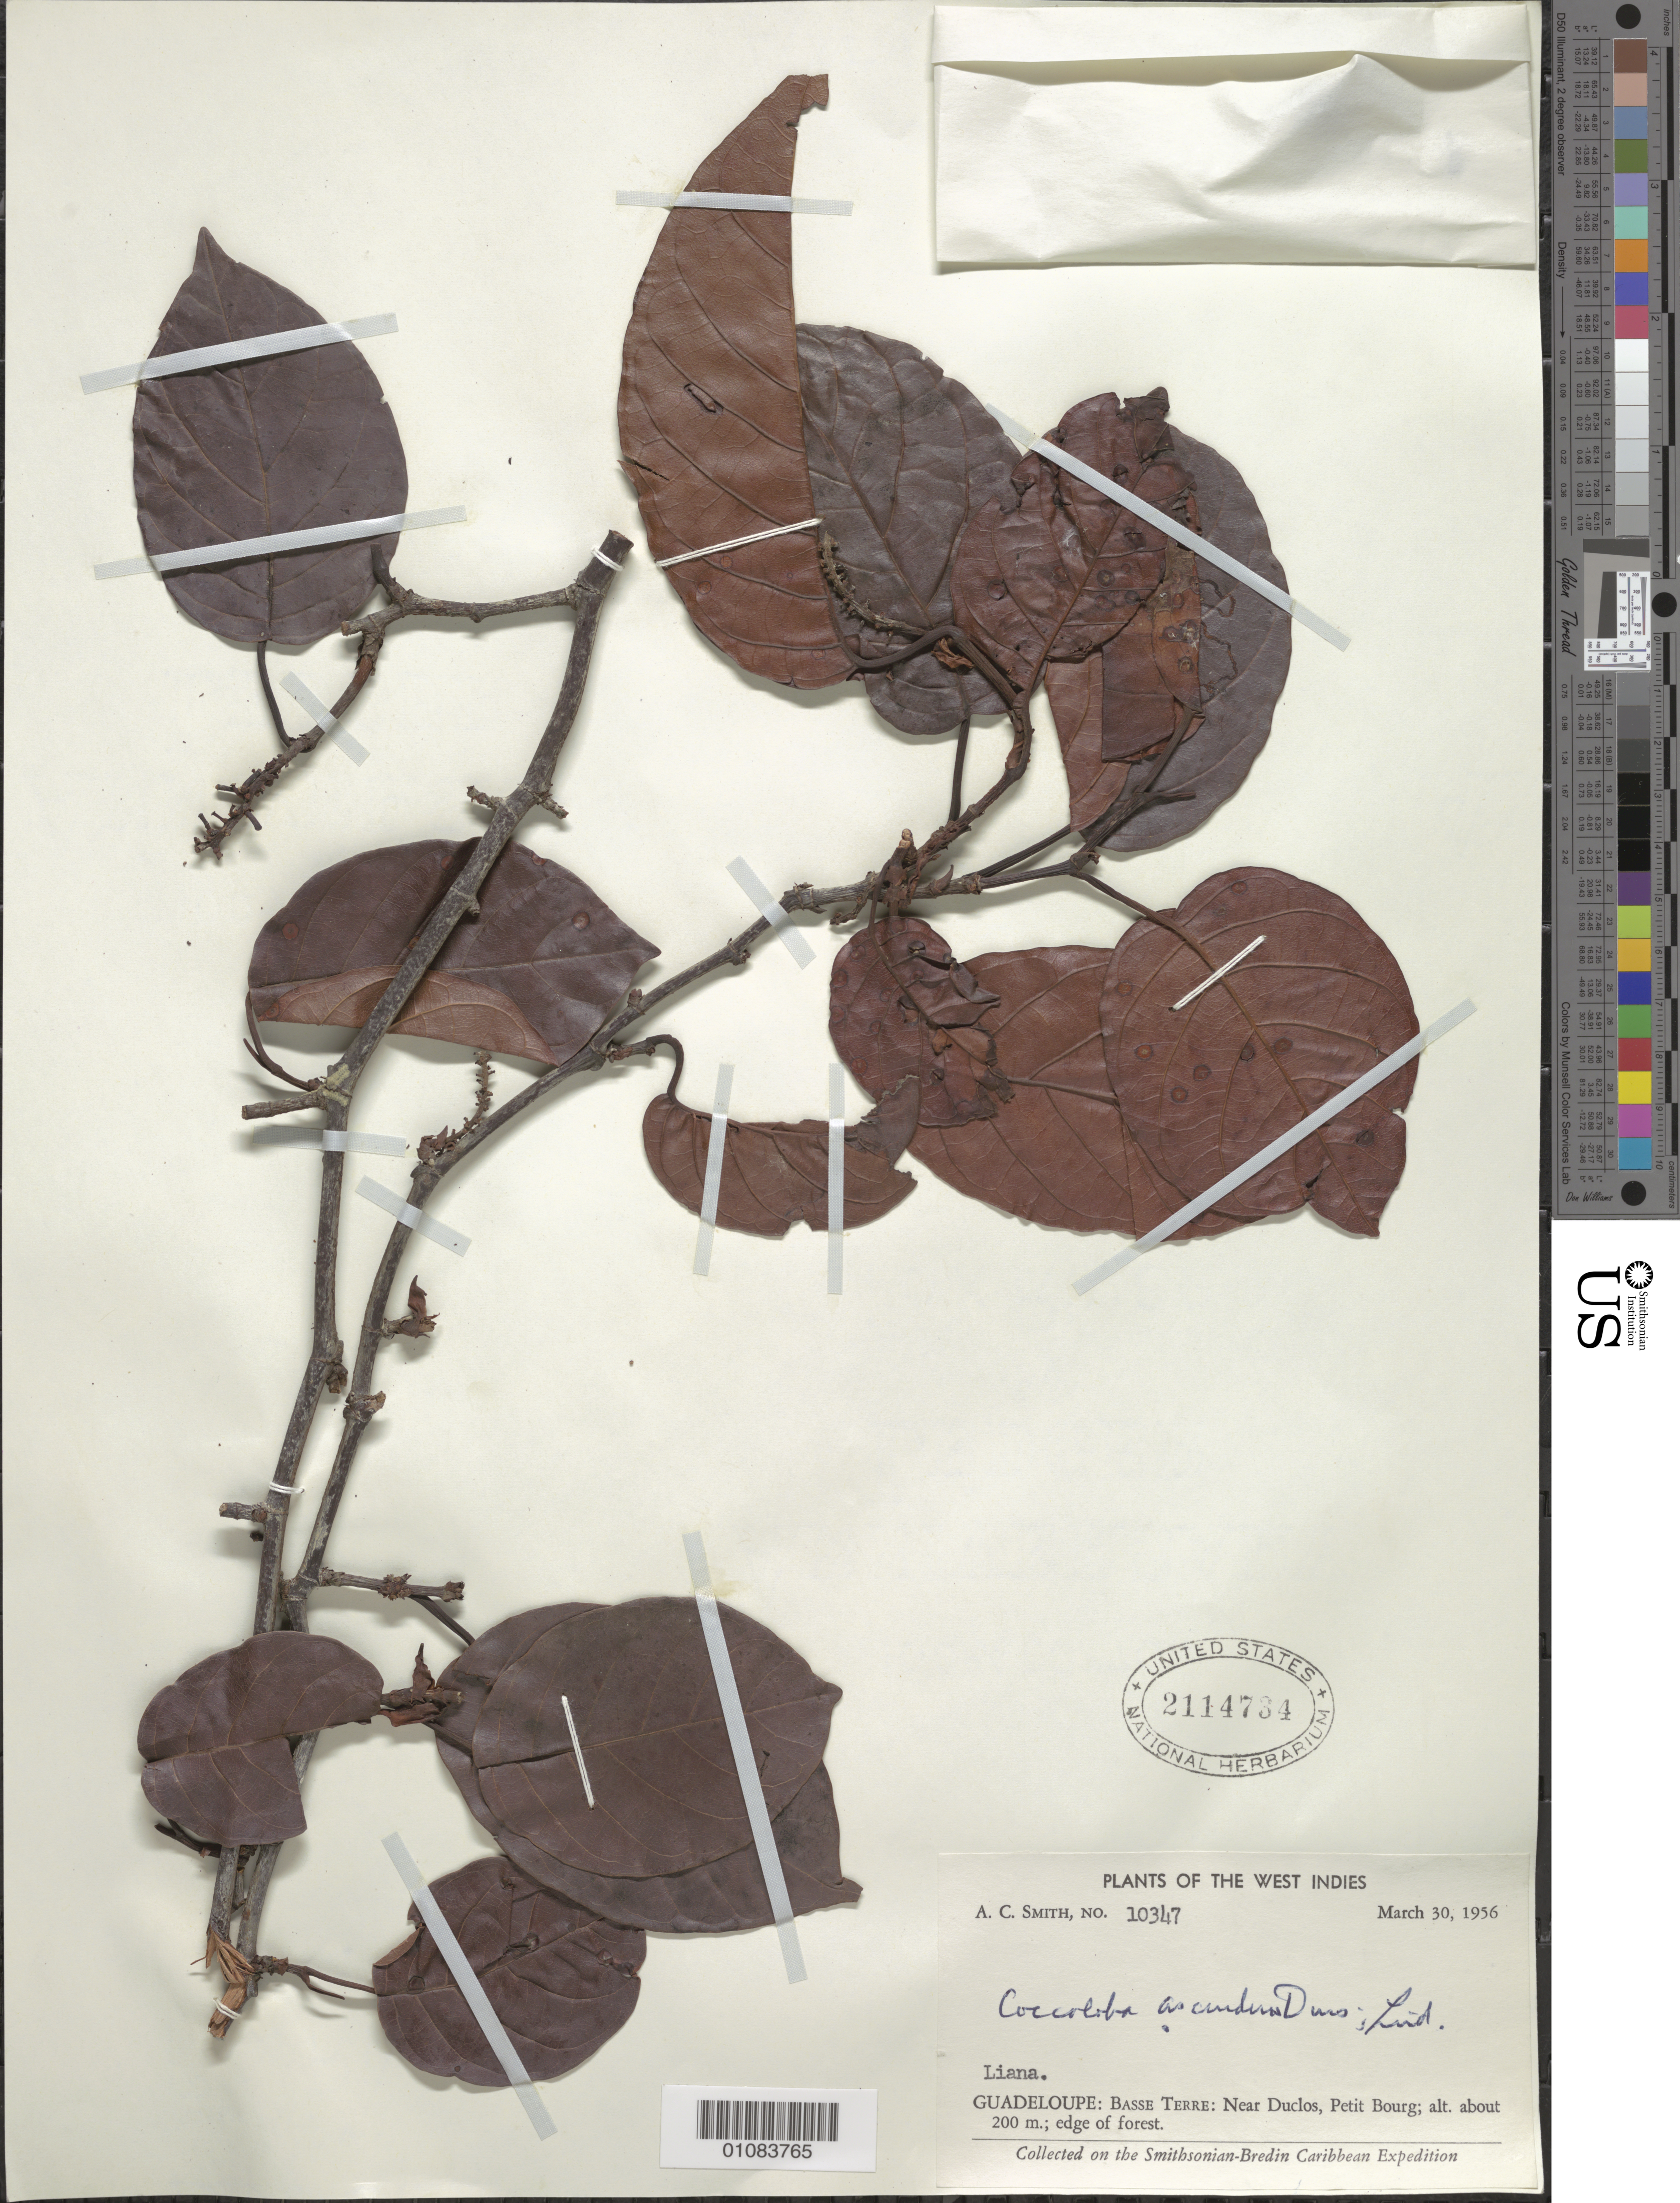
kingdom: Plantae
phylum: Tracheophyta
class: Magnoliopsida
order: Caryophyllales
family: Polygonaceae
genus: Coccoloba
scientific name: Coccoloba ascendens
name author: Duss ex Lindau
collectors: A. C. Smith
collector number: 10347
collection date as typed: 30 Mar 1956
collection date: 1956-03-30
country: Guadeloupe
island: Basse Terre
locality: Basse Terre: Near Duclos, Petit Bourg, Liana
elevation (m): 200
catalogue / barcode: US 2114734